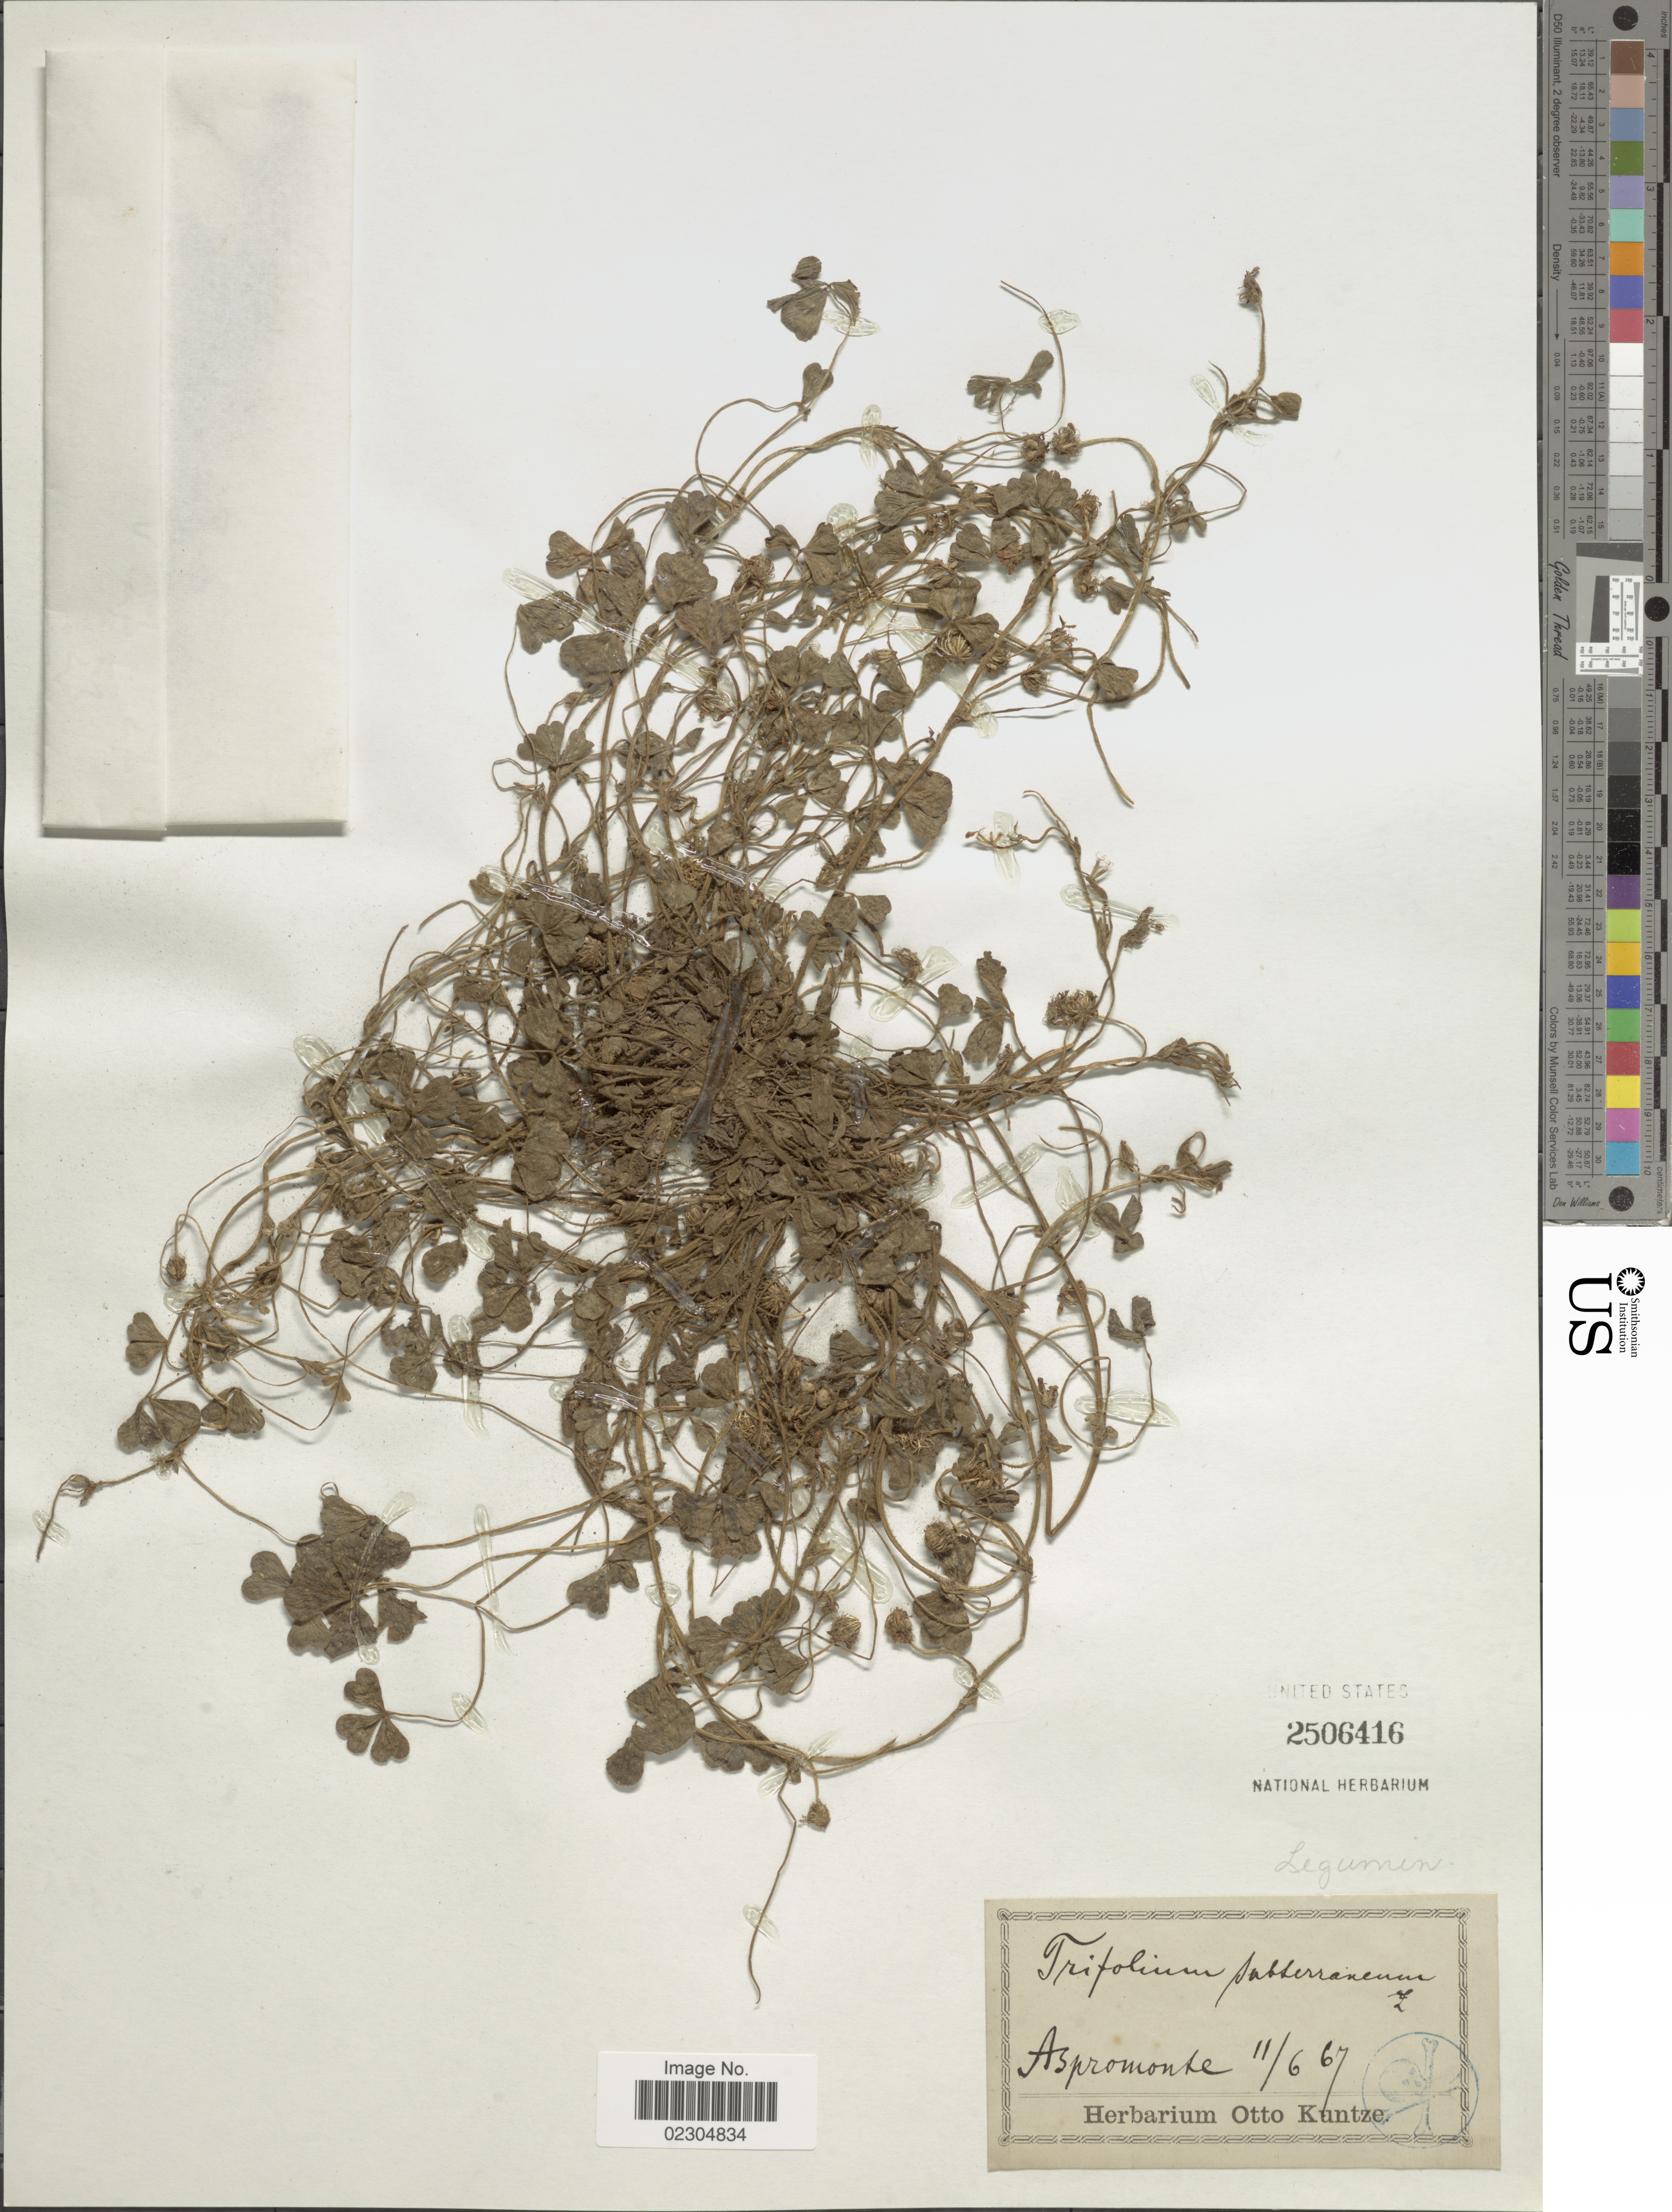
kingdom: Plantae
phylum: Tracheophyta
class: Magnoliopsida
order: Fabales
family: Fabaceae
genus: Trifolium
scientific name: Trifolium subterraneum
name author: L.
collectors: ex herb. Otto Kuntze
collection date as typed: Transcribed d/m/y: 11/6/67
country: Italy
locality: Aspromonte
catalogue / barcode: US 2506416